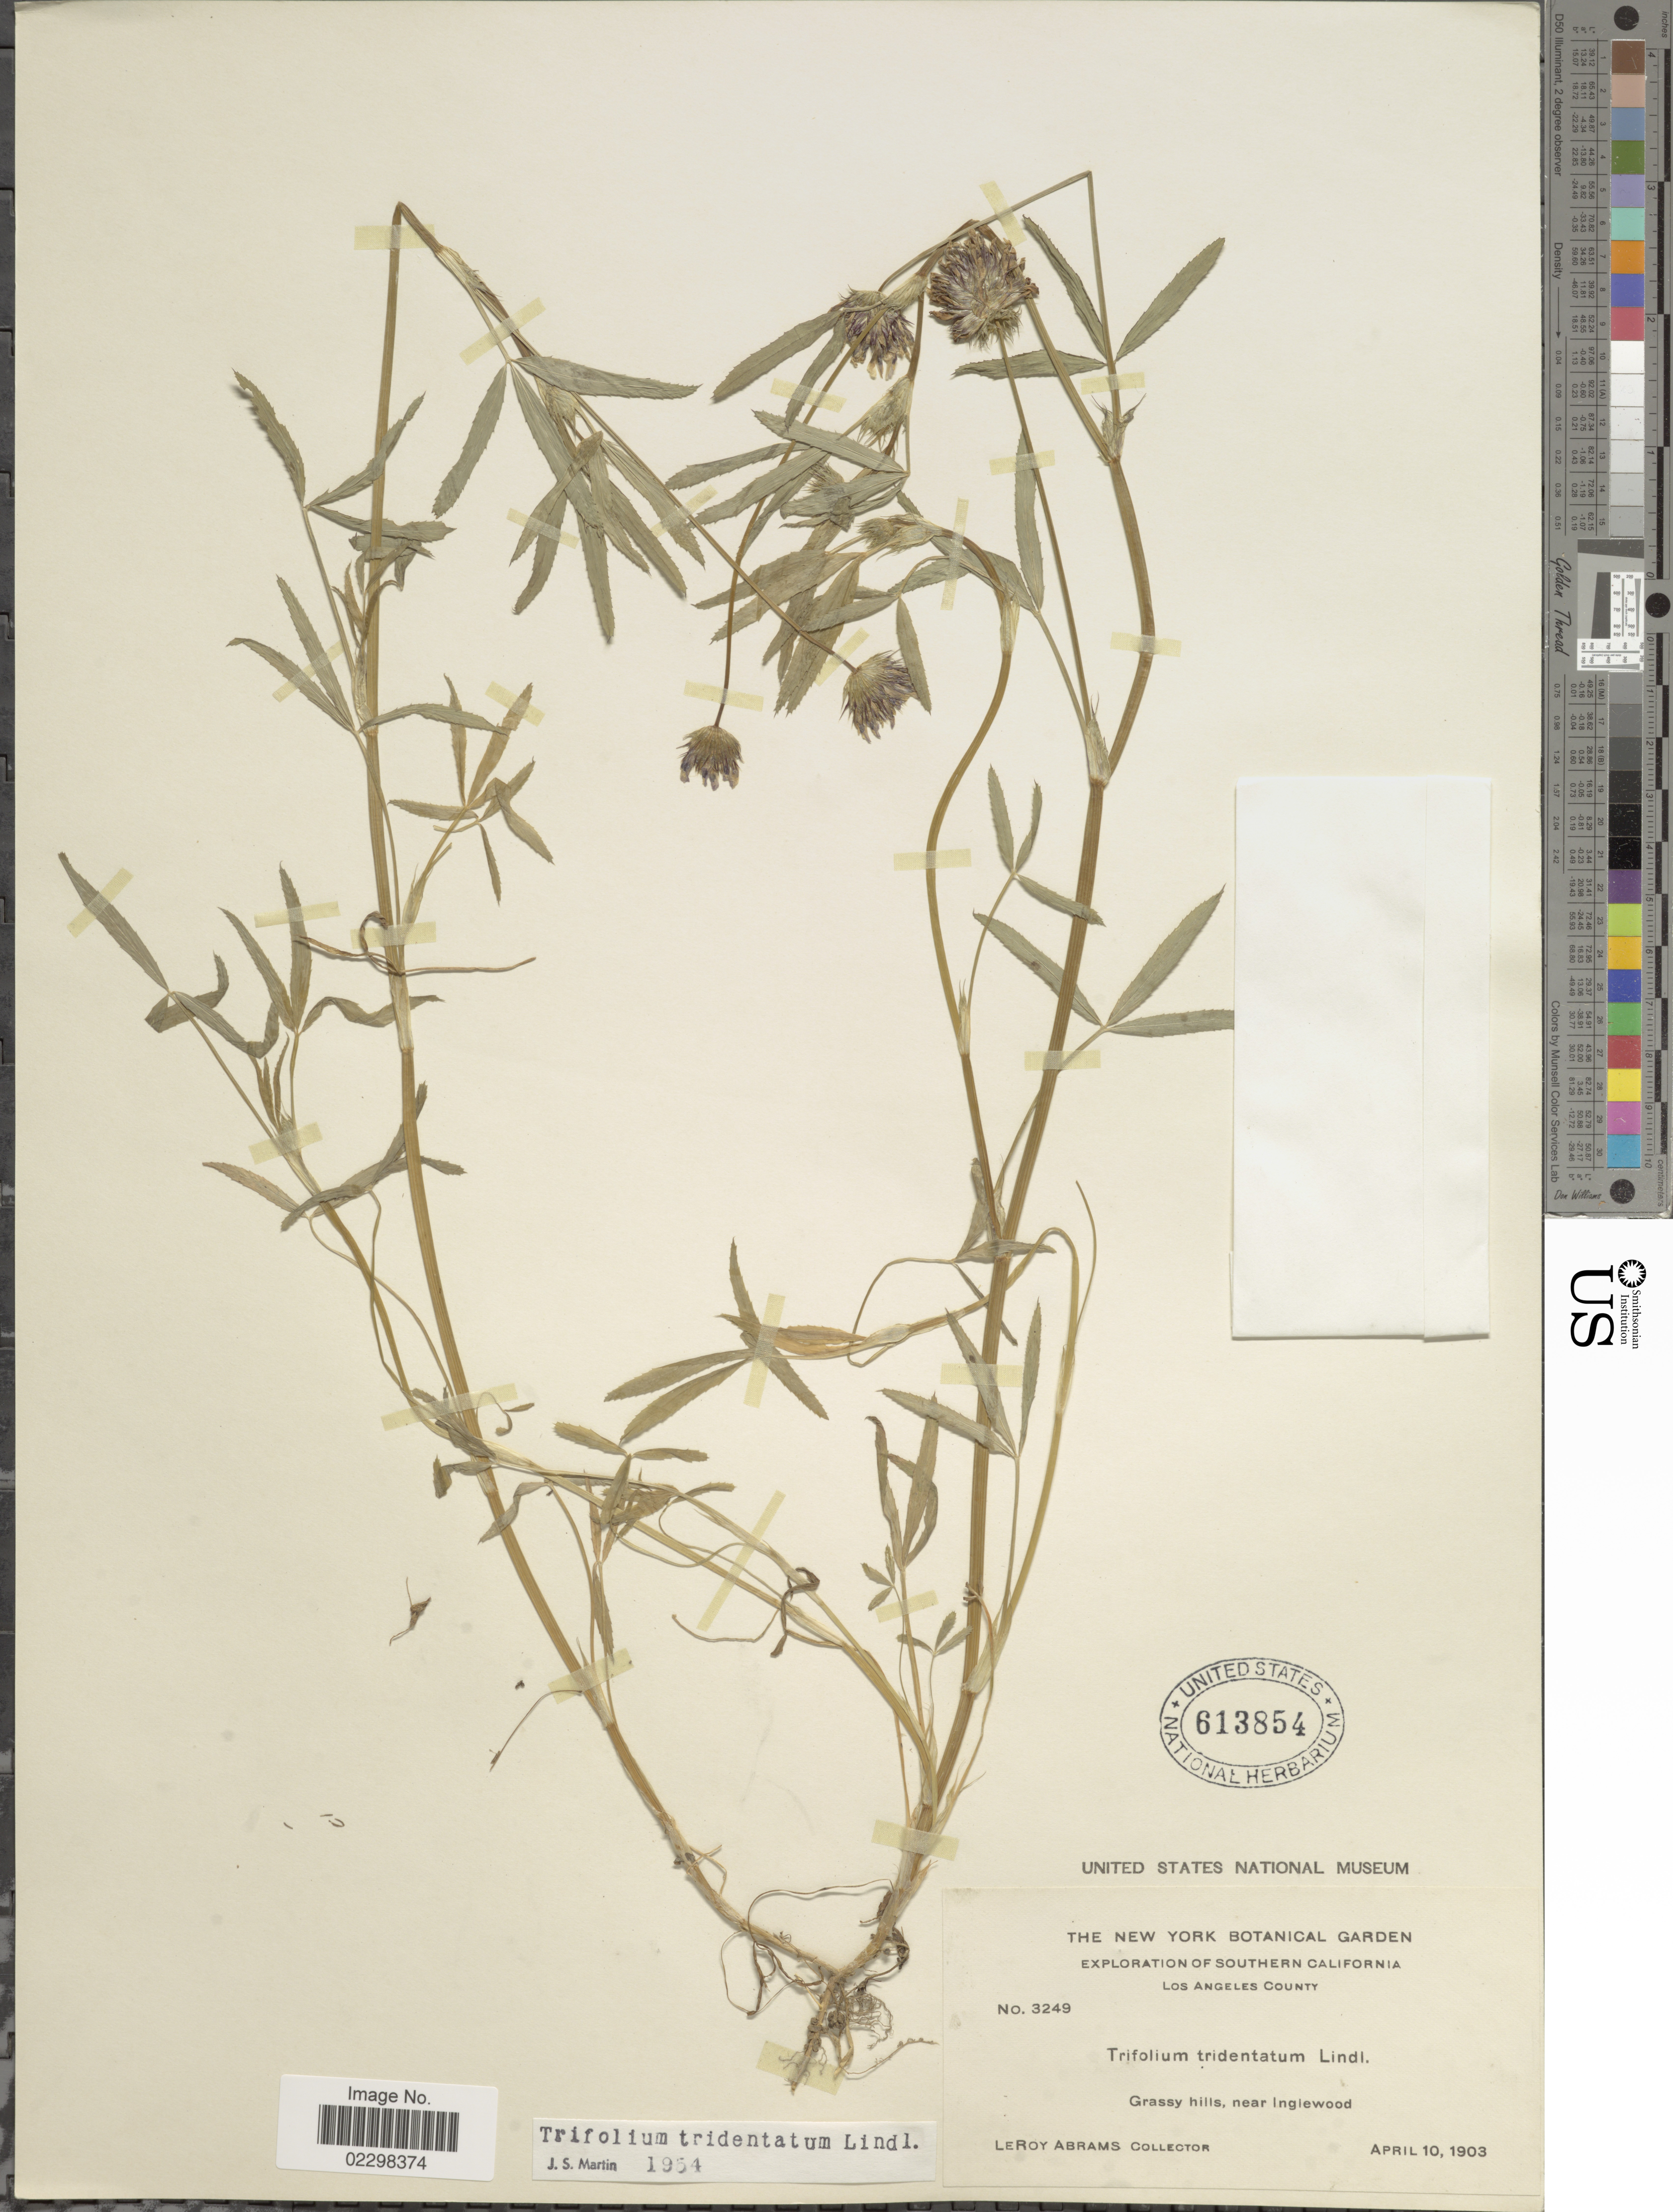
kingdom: Plantae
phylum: Tracheophyta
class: Magnoliopsida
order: Fabales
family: Fabaceae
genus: Trifolium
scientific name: Trifolium tridentatum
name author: Lindl.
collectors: L. Abrams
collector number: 3249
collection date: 1903-04-10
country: United States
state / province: California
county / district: Los Angeles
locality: Southern California, Los Angeles County, Grassy hills, near Inglewood.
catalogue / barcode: US 613854